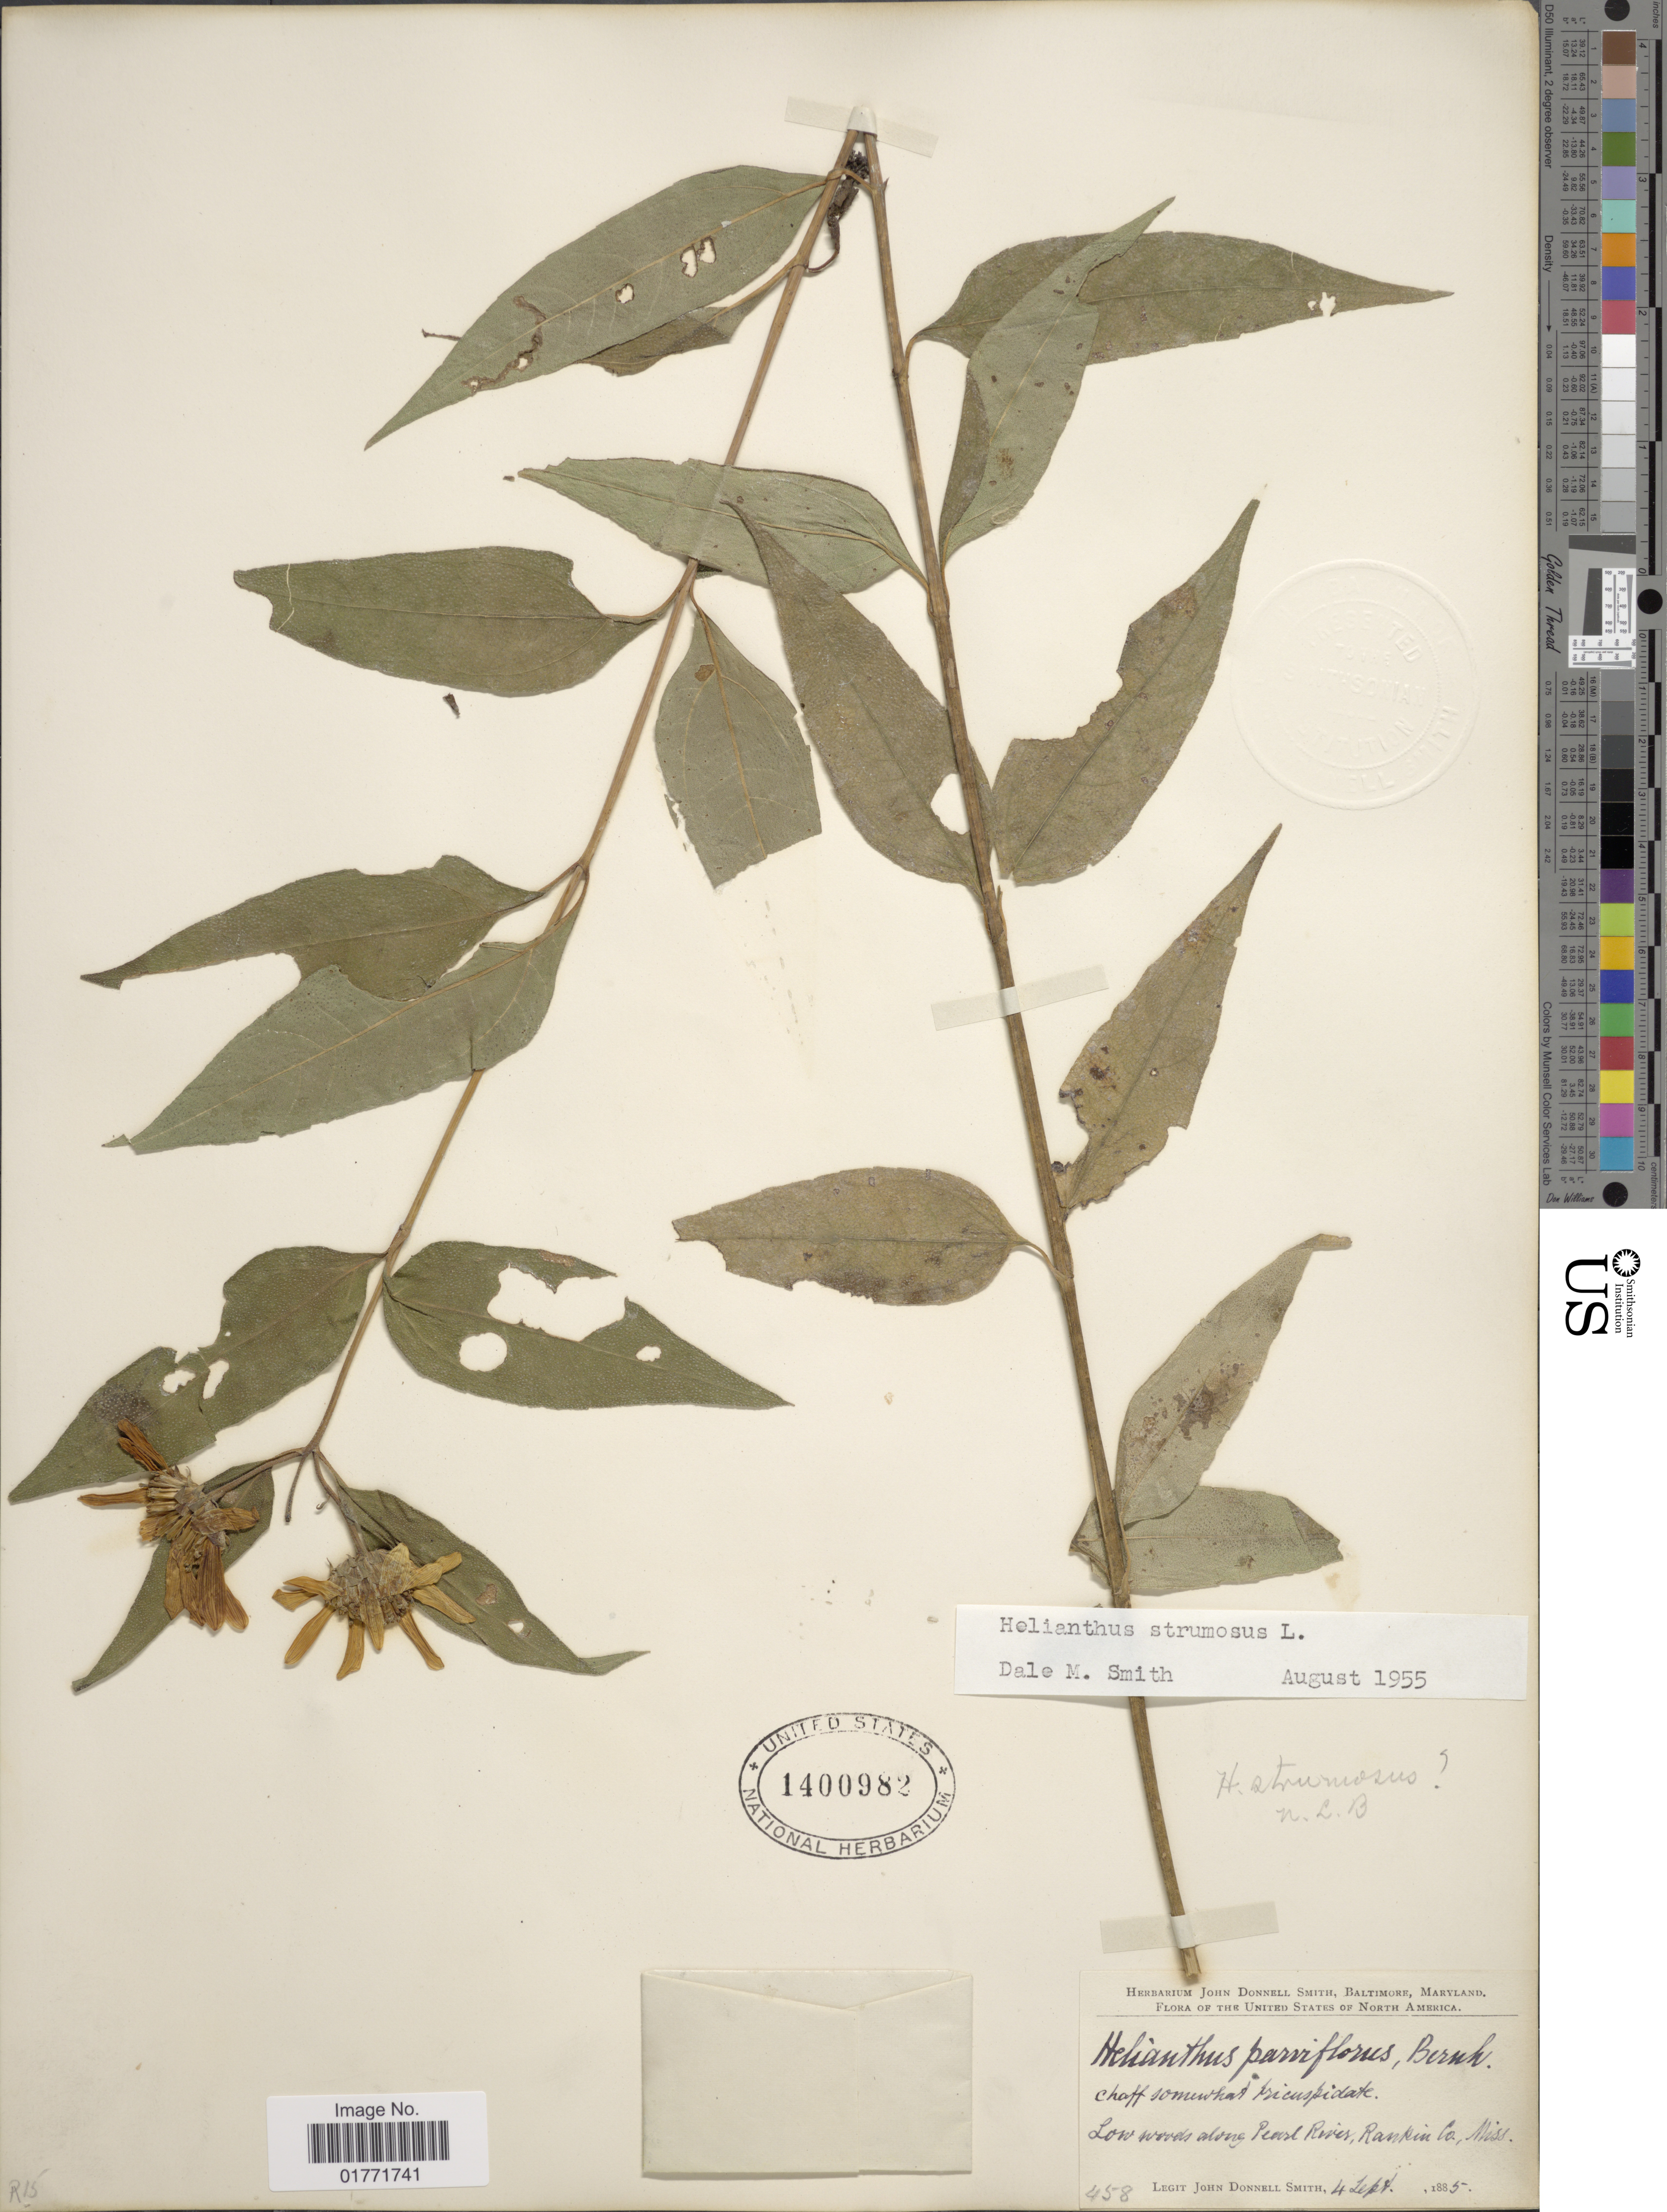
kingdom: Plantae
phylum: Tracheophyta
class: Magnoliopsida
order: Asterales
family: Asteraceae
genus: Helianthus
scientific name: Helianthus strumosus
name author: L.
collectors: J. Donnell Smith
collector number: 458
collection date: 1885-09-04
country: United States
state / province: Mississippi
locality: Low woods along Pearls River, Rankin Co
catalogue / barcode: US 1400982